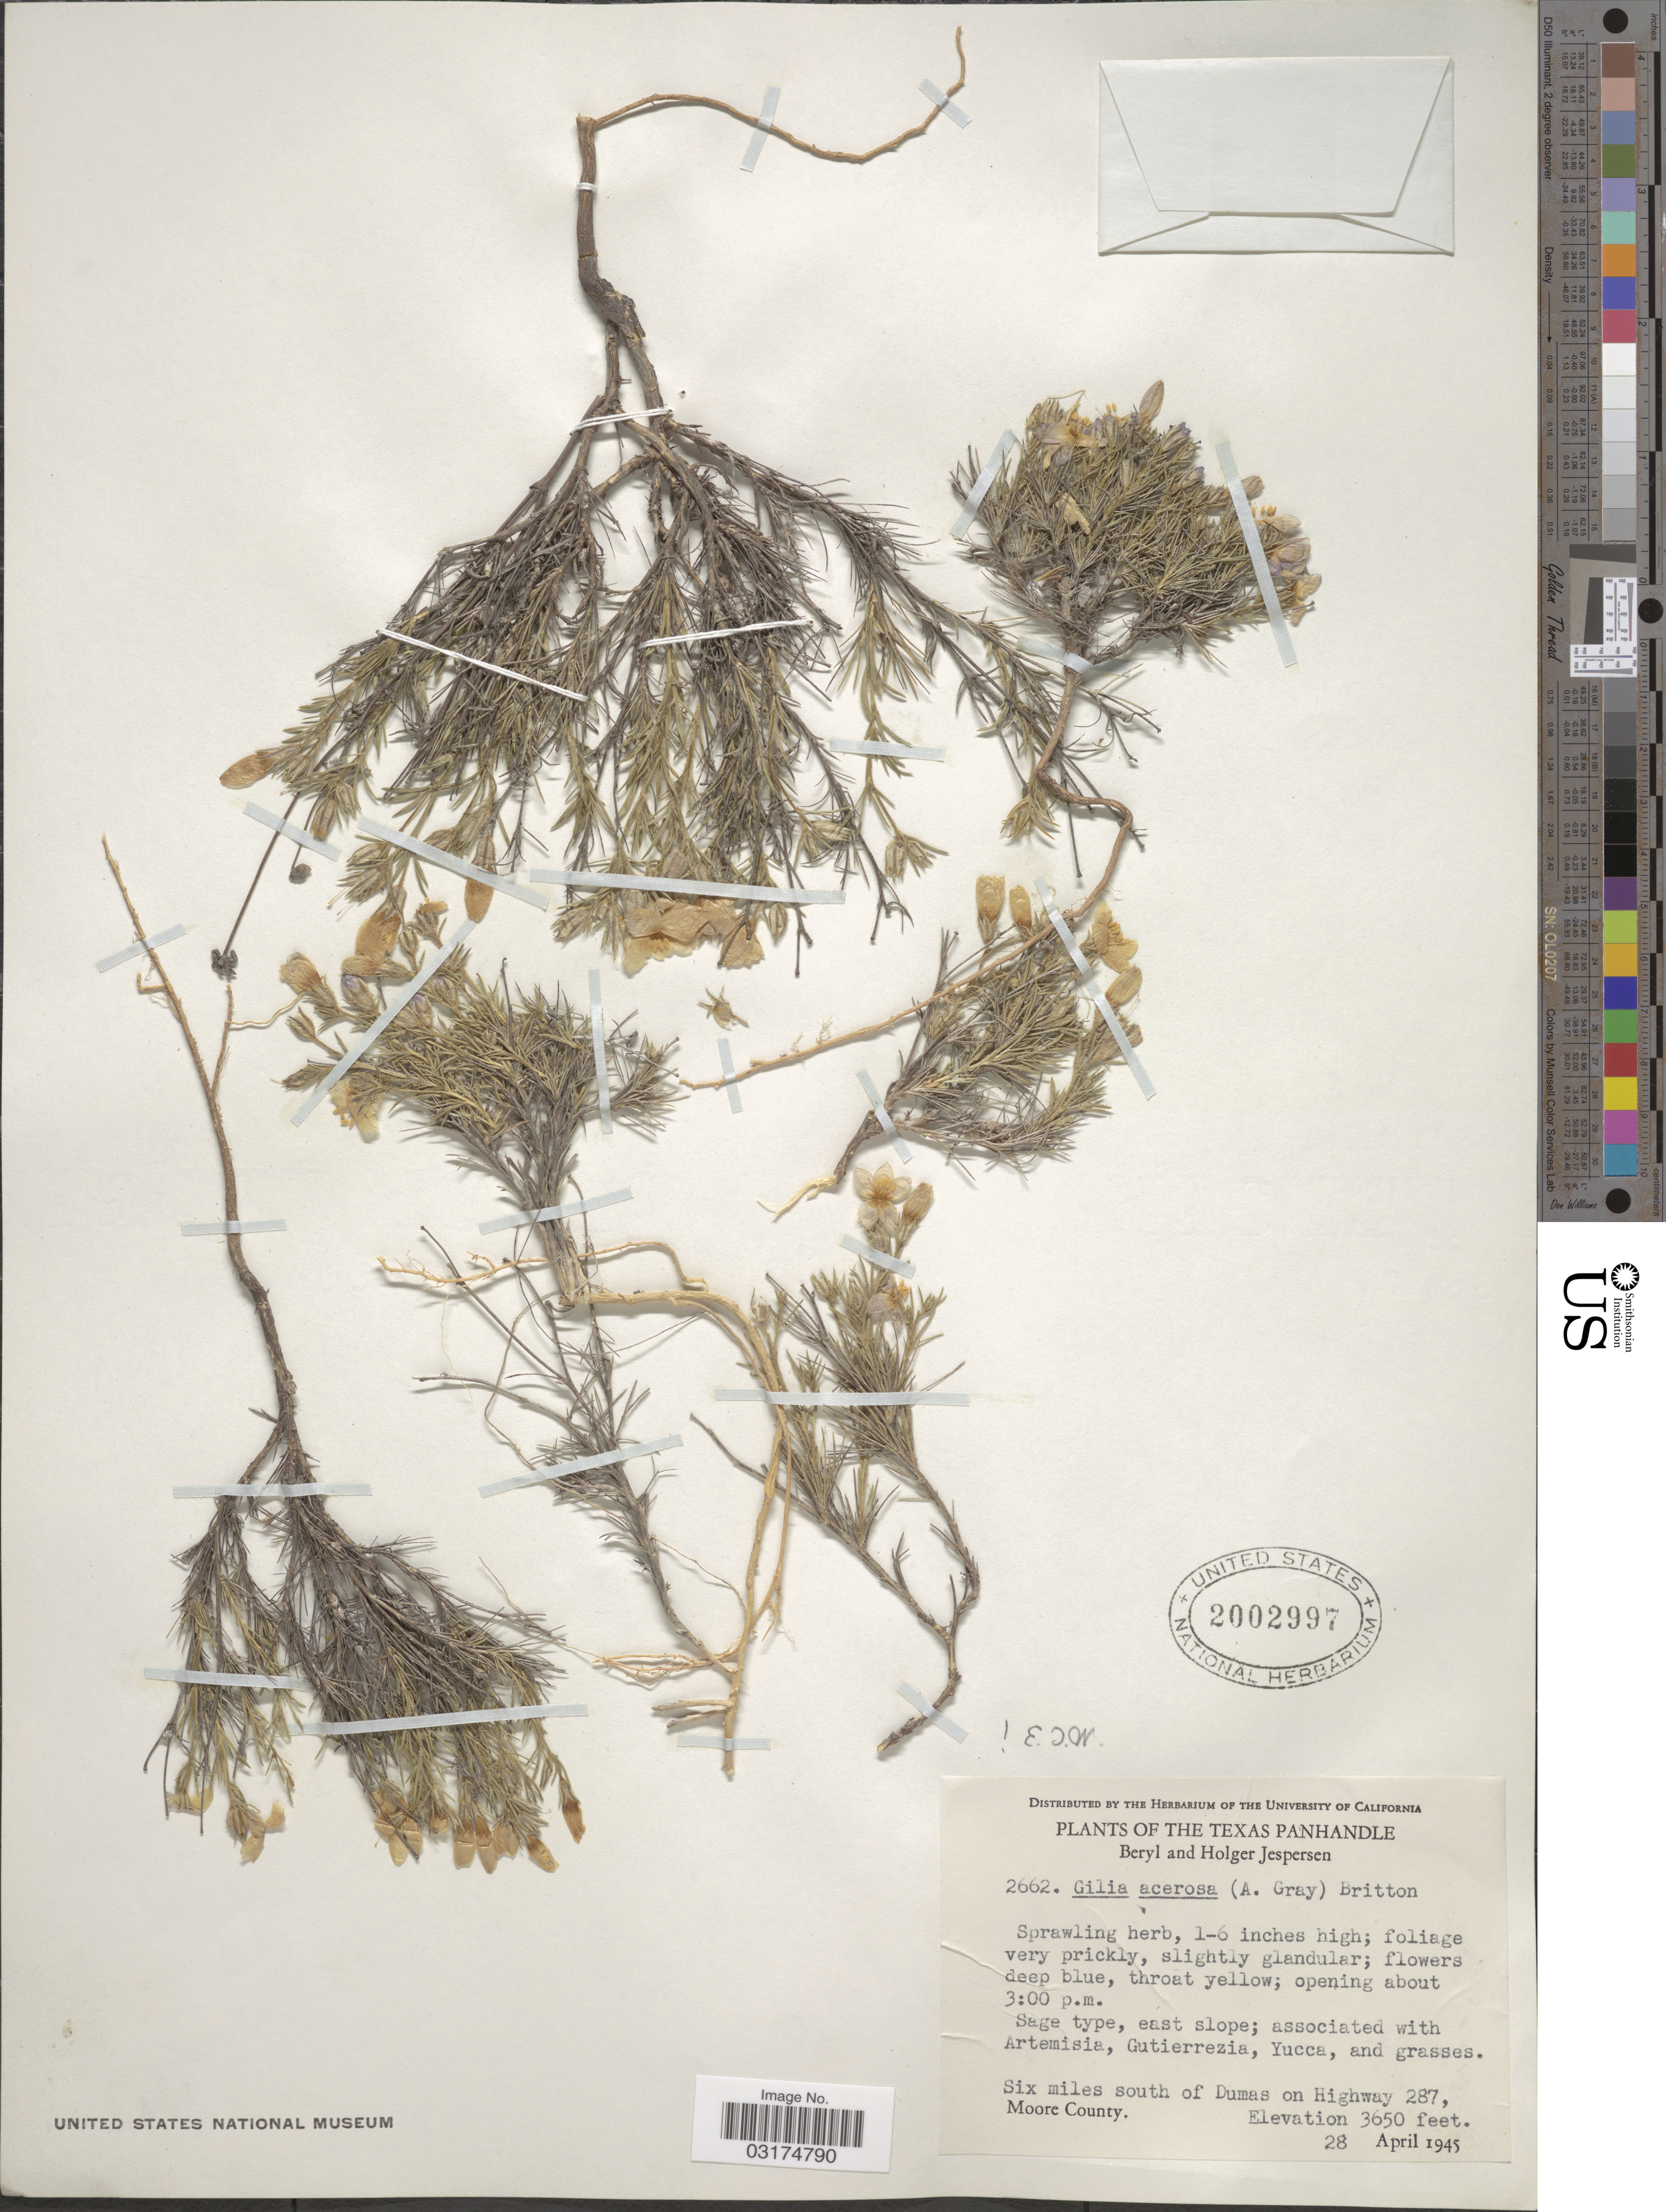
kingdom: Plantae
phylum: Tracheophyta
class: Magnoliopsida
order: Ericales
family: Polemoniaceae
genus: Giliastrum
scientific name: Giliastrum acerosum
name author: (A. Gray) Rydb.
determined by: Strong, Mark T., (BOT), Smithsonian Institution - National Museum of Natural History (UNITED STATES)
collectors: B. Jespersen & H. Jespersen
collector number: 2662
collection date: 1945-04-28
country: United States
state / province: Texas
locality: The Texas Panhandle. Six miles south of Dumas on Highway 287, Moore County.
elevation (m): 1113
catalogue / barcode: US 2002997